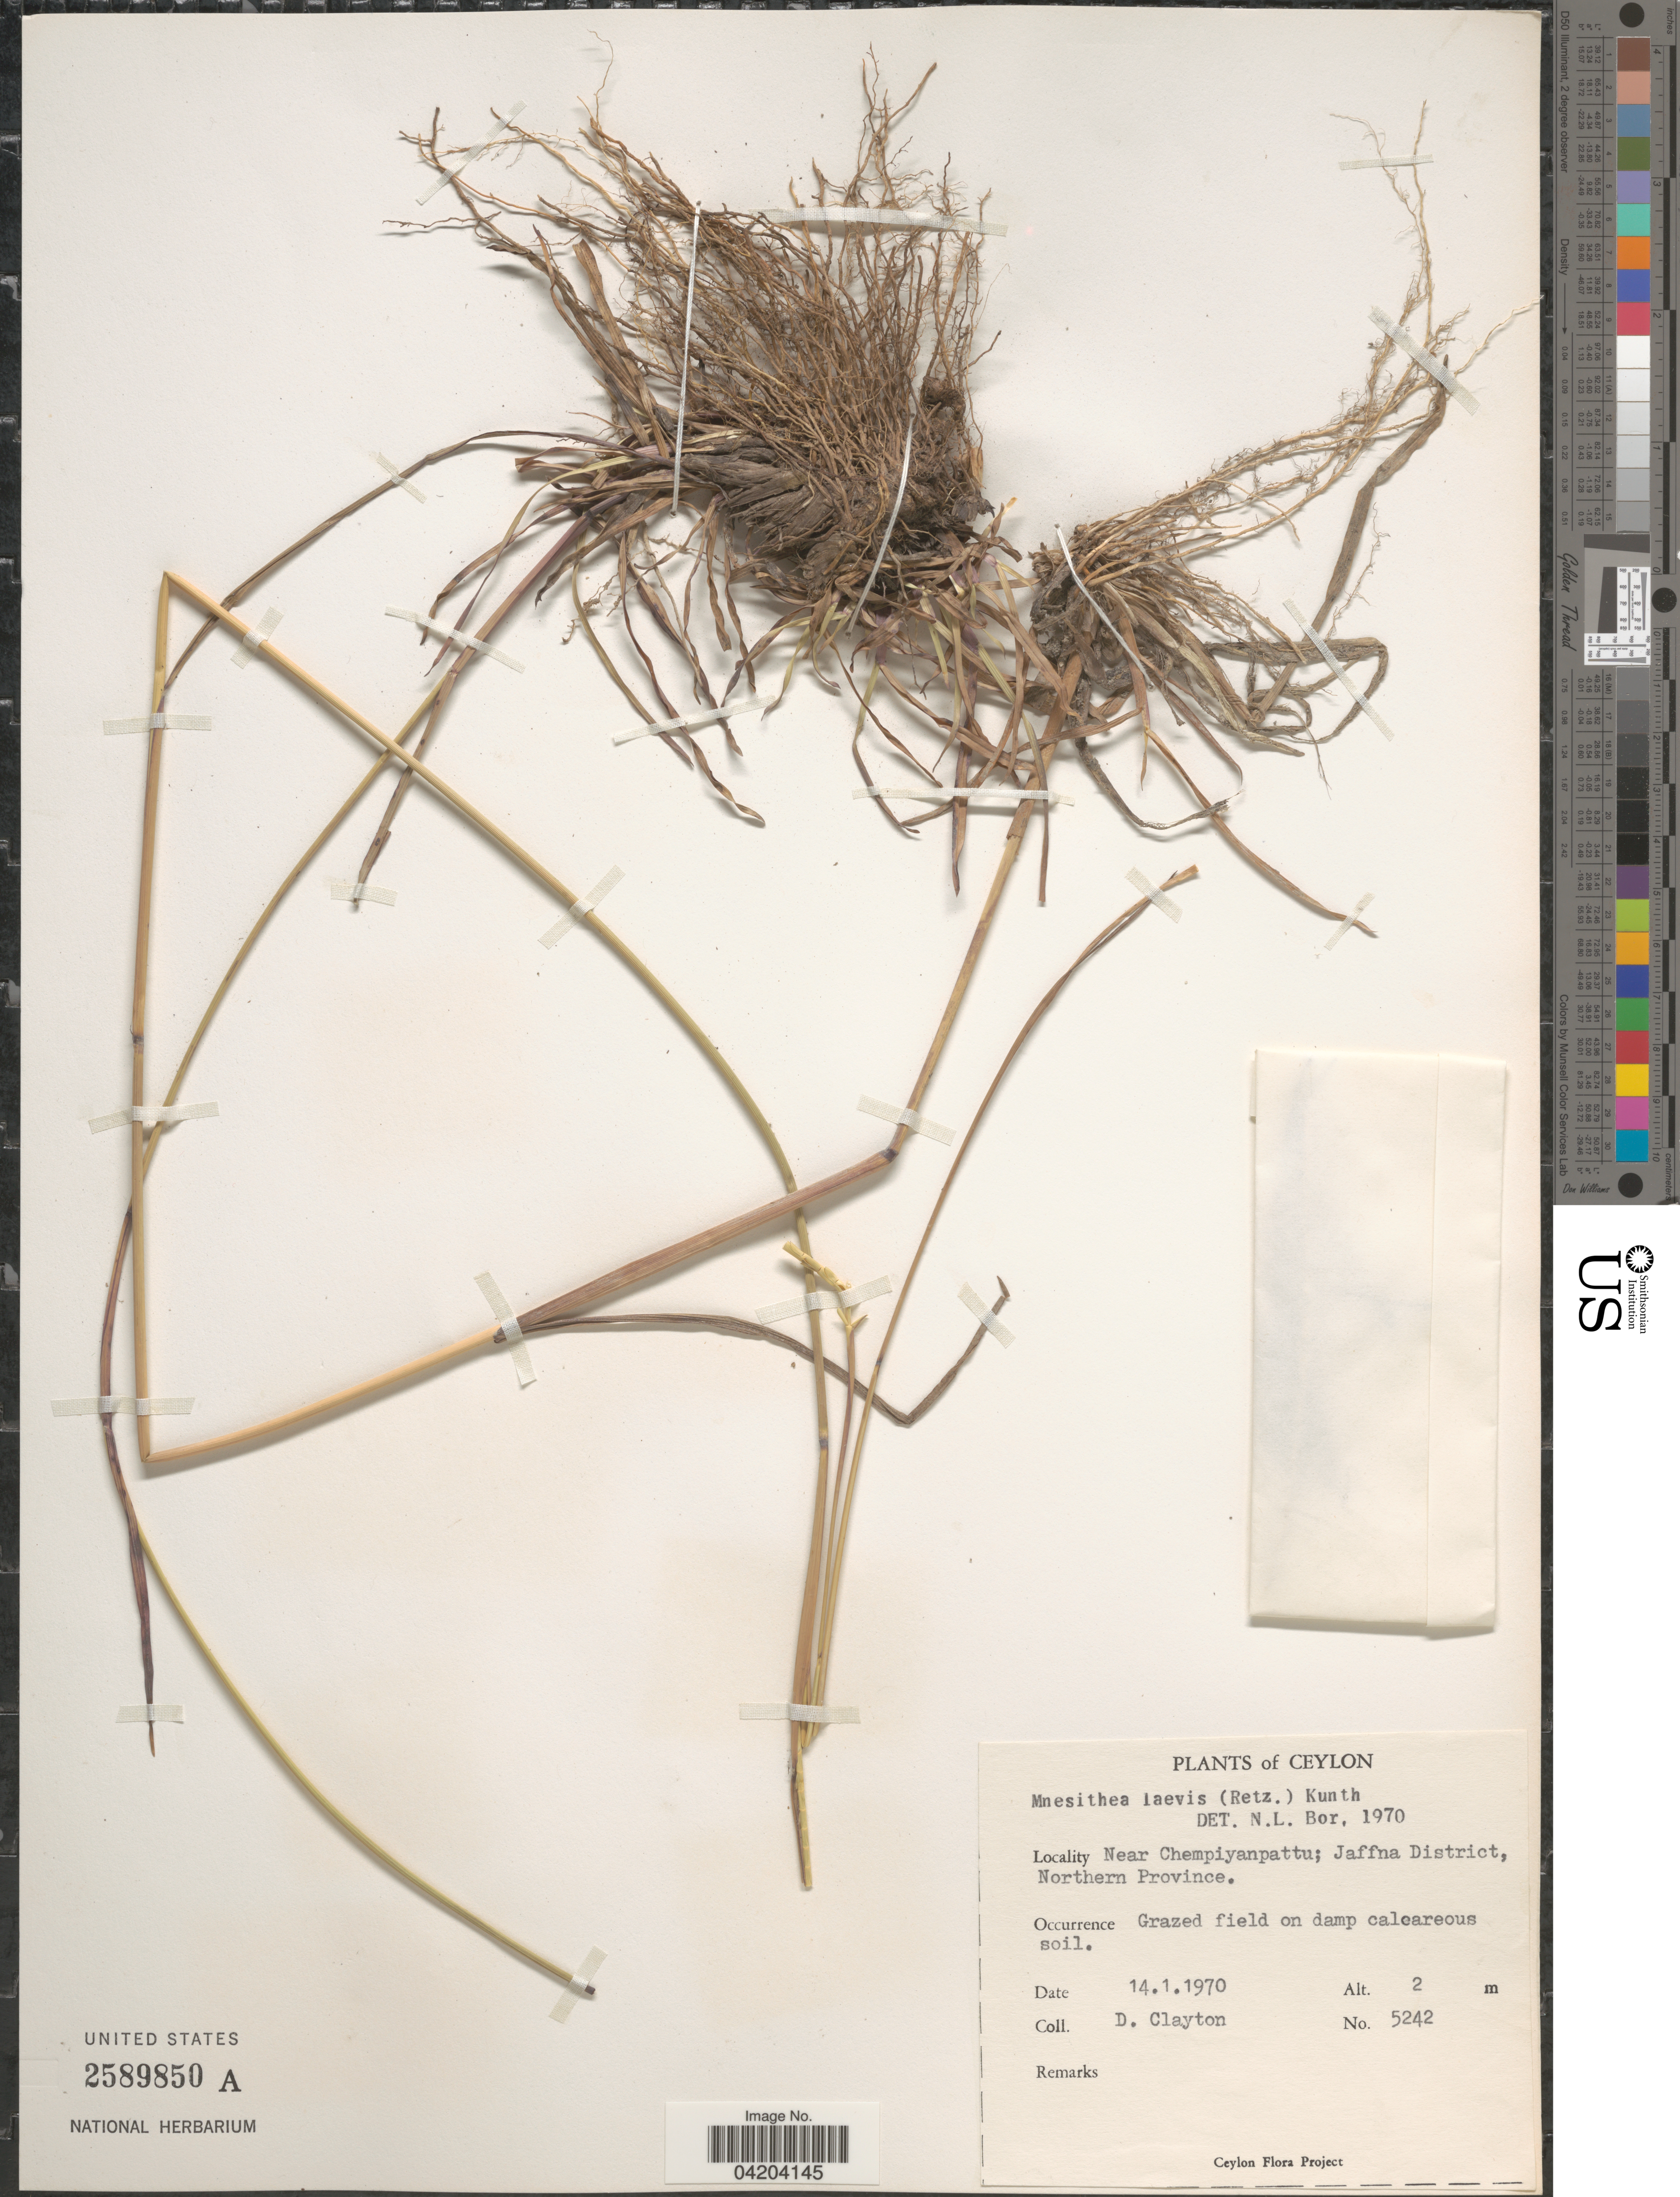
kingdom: Plantae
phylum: Tracheophyta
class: Liliopsida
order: Poales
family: Poaceae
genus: Mnesithea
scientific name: Mnesithea laevis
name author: (Retz.) Kunth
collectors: D. Clayton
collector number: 5242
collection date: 1970-01-14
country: Sri Lanka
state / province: Northern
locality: Ceylon. Near Chempiyanpattu; Jaffna District.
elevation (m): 2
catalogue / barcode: US 2589850A